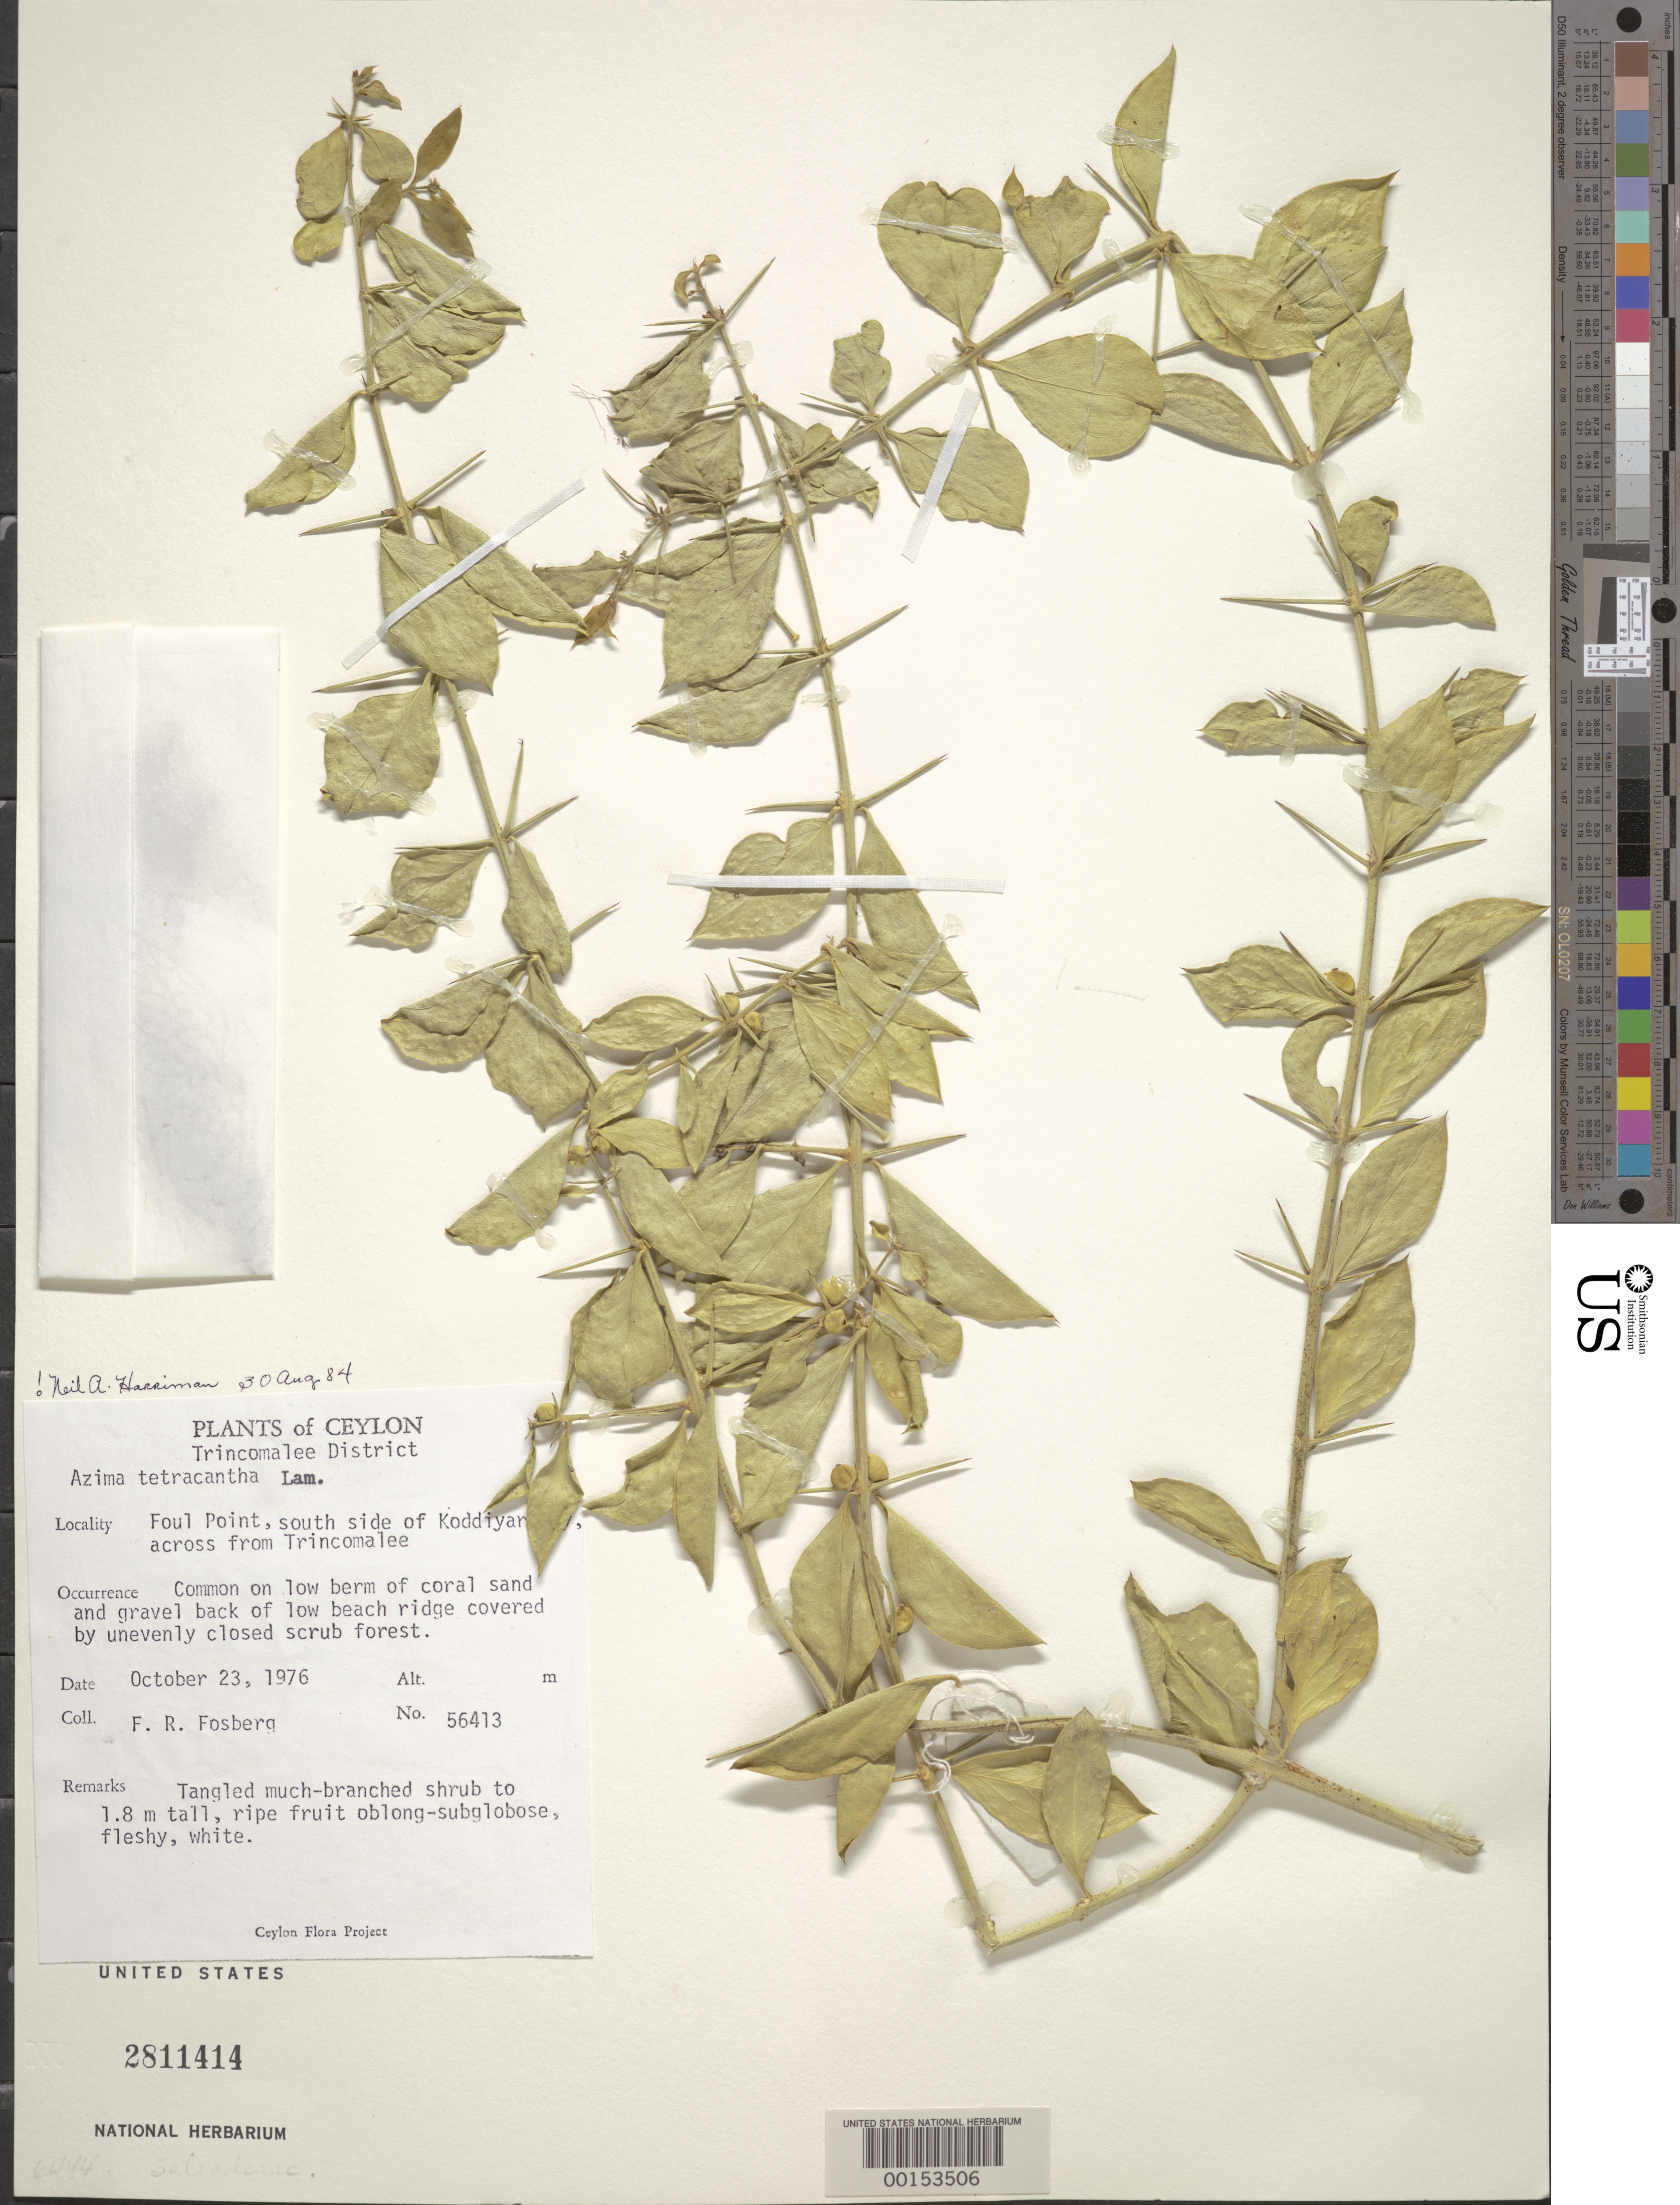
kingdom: Plantae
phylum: Tracheophyta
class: Magnoliopsida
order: Brassicales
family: Salvadoraceae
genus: Azima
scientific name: Azima tetracantha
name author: Lam.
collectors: F. R. Fosberg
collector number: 56413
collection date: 1976-10-23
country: Sri Lanka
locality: Ceylon. Trincomalee District. Foul Point, south side of Koddiya [illegible text], across from Trincomalee.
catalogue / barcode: US 2811414